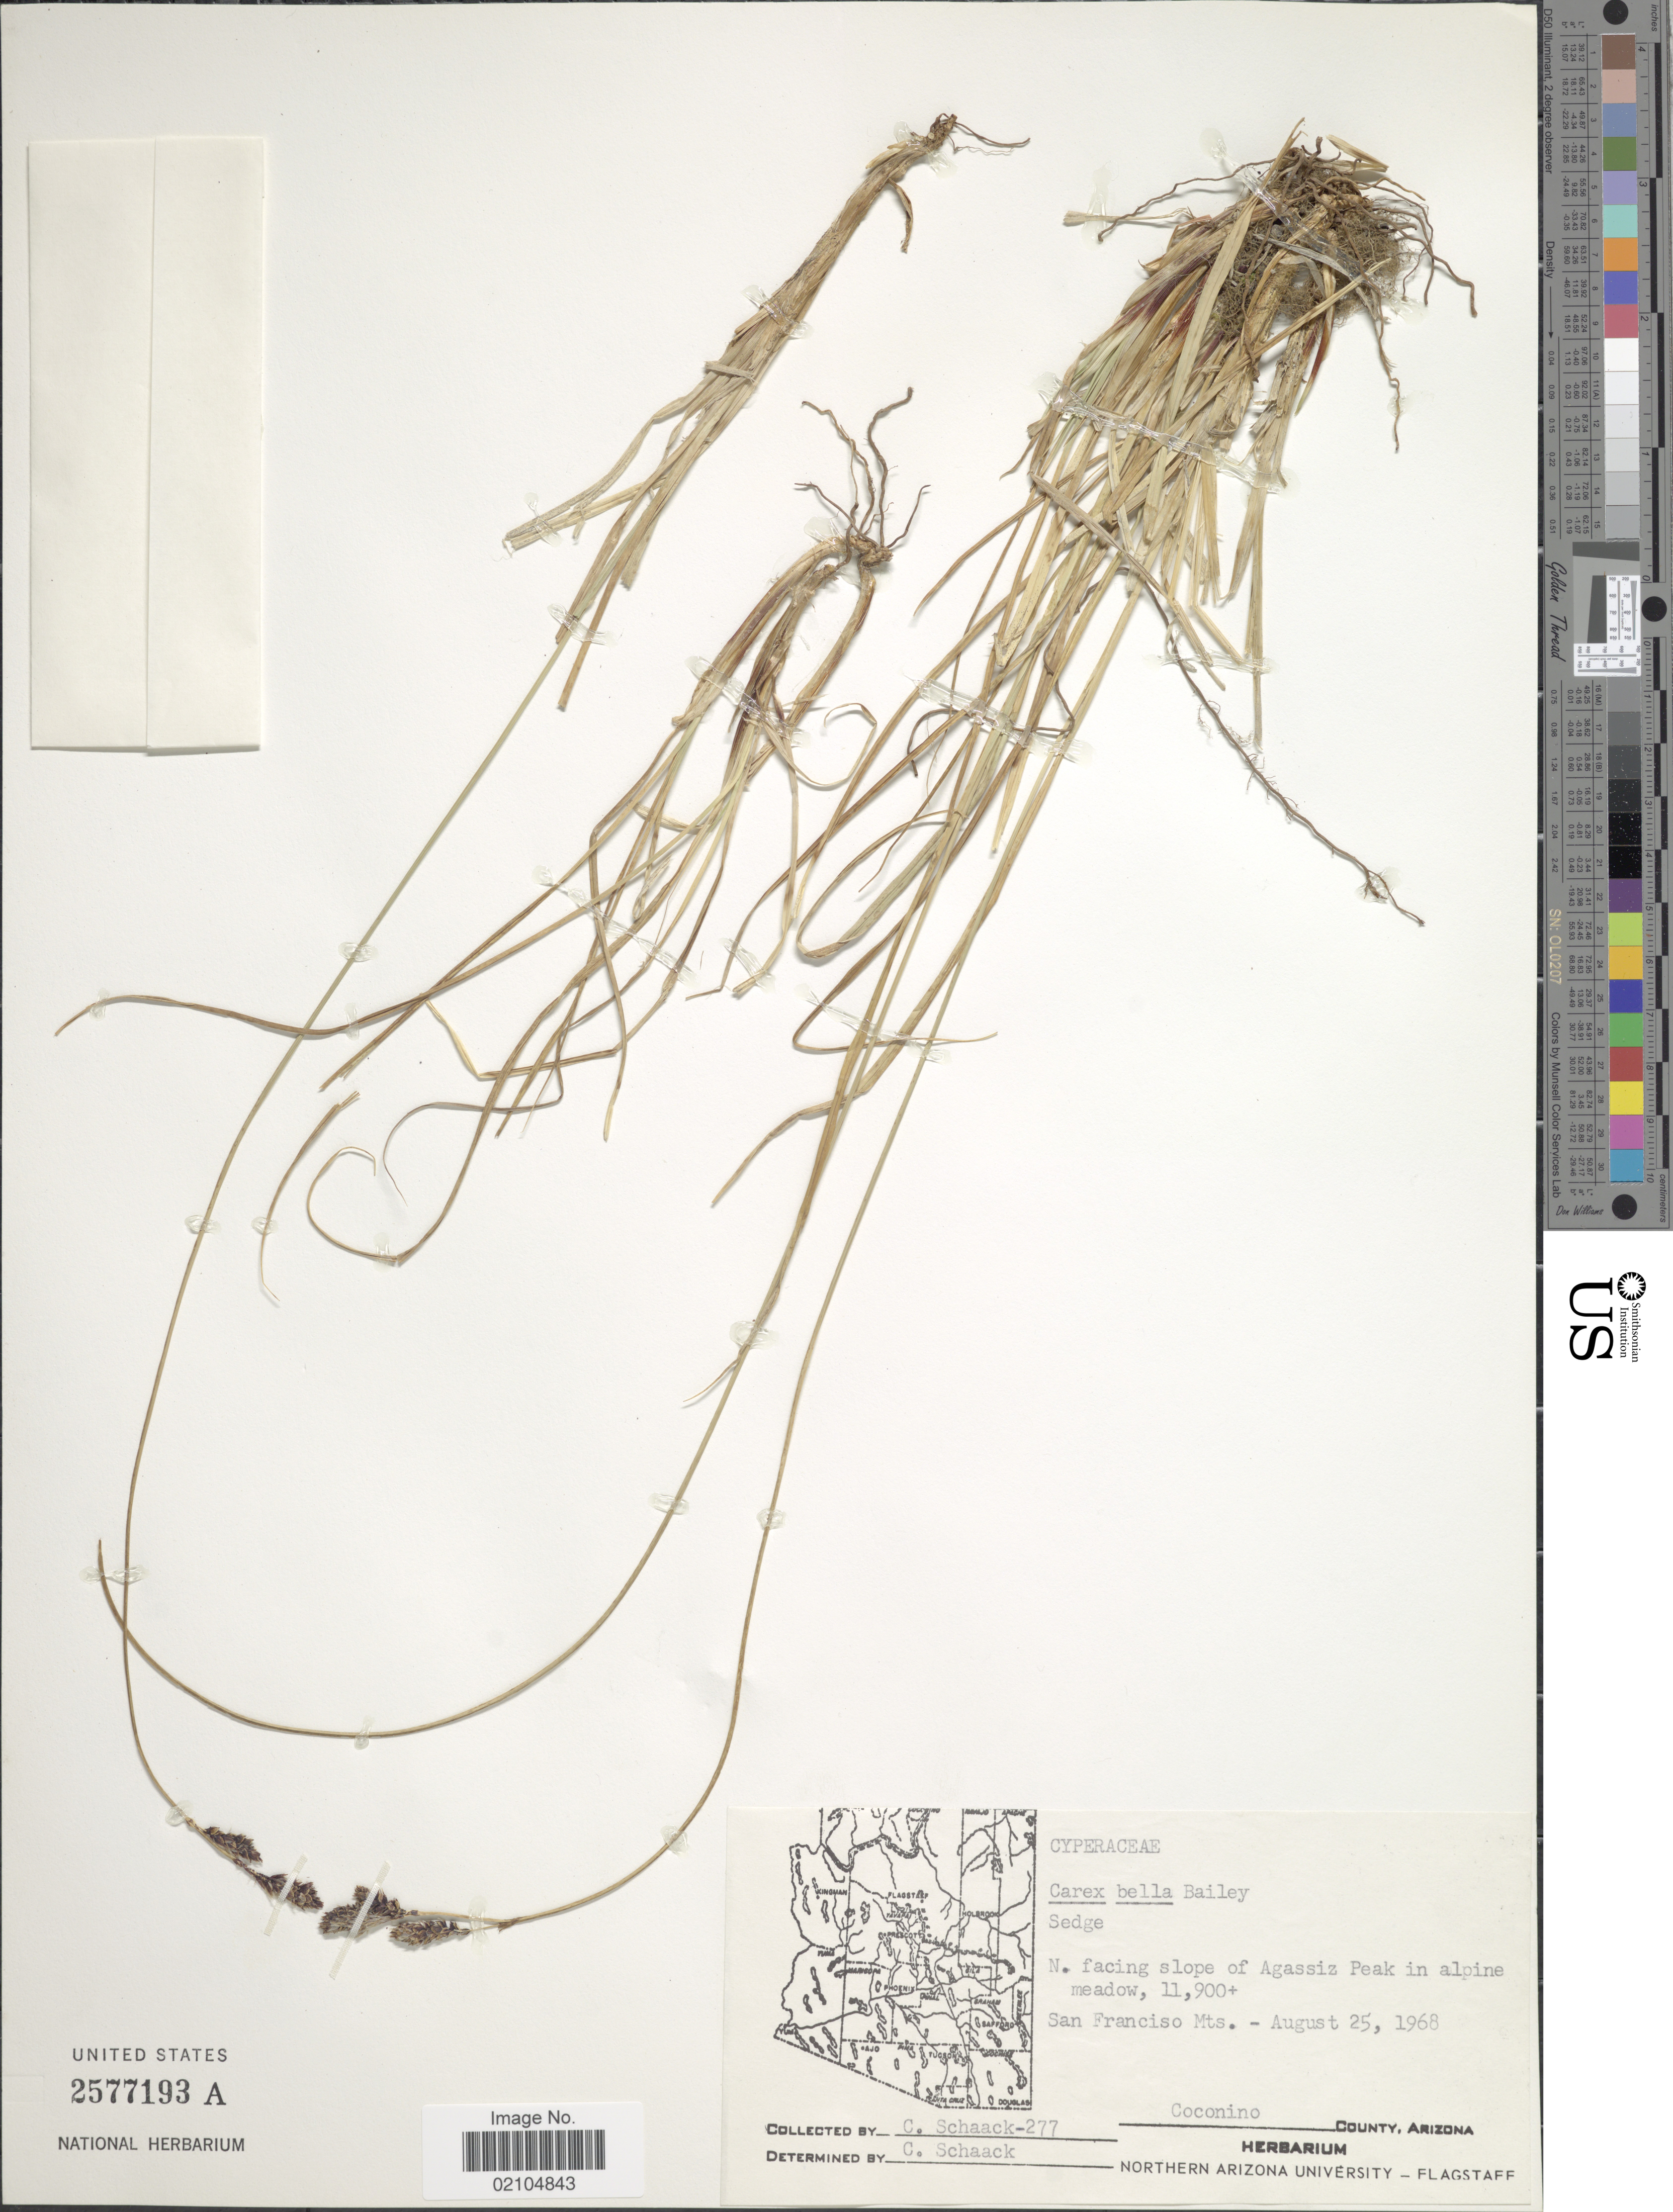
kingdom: Plantae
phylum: Tracheophyta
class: Liliopsida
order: Poales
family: Cyperaceae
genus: Carex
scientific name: Carex bella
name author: L.H. Bailey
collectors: C. Schaack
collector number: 277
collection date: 1968-08-25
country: United States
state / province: Arizona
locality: N. facing slope of Agassiz Peak in alpine meadow, San Francisco Mts., Coconino County.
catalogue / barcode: US 2577193A